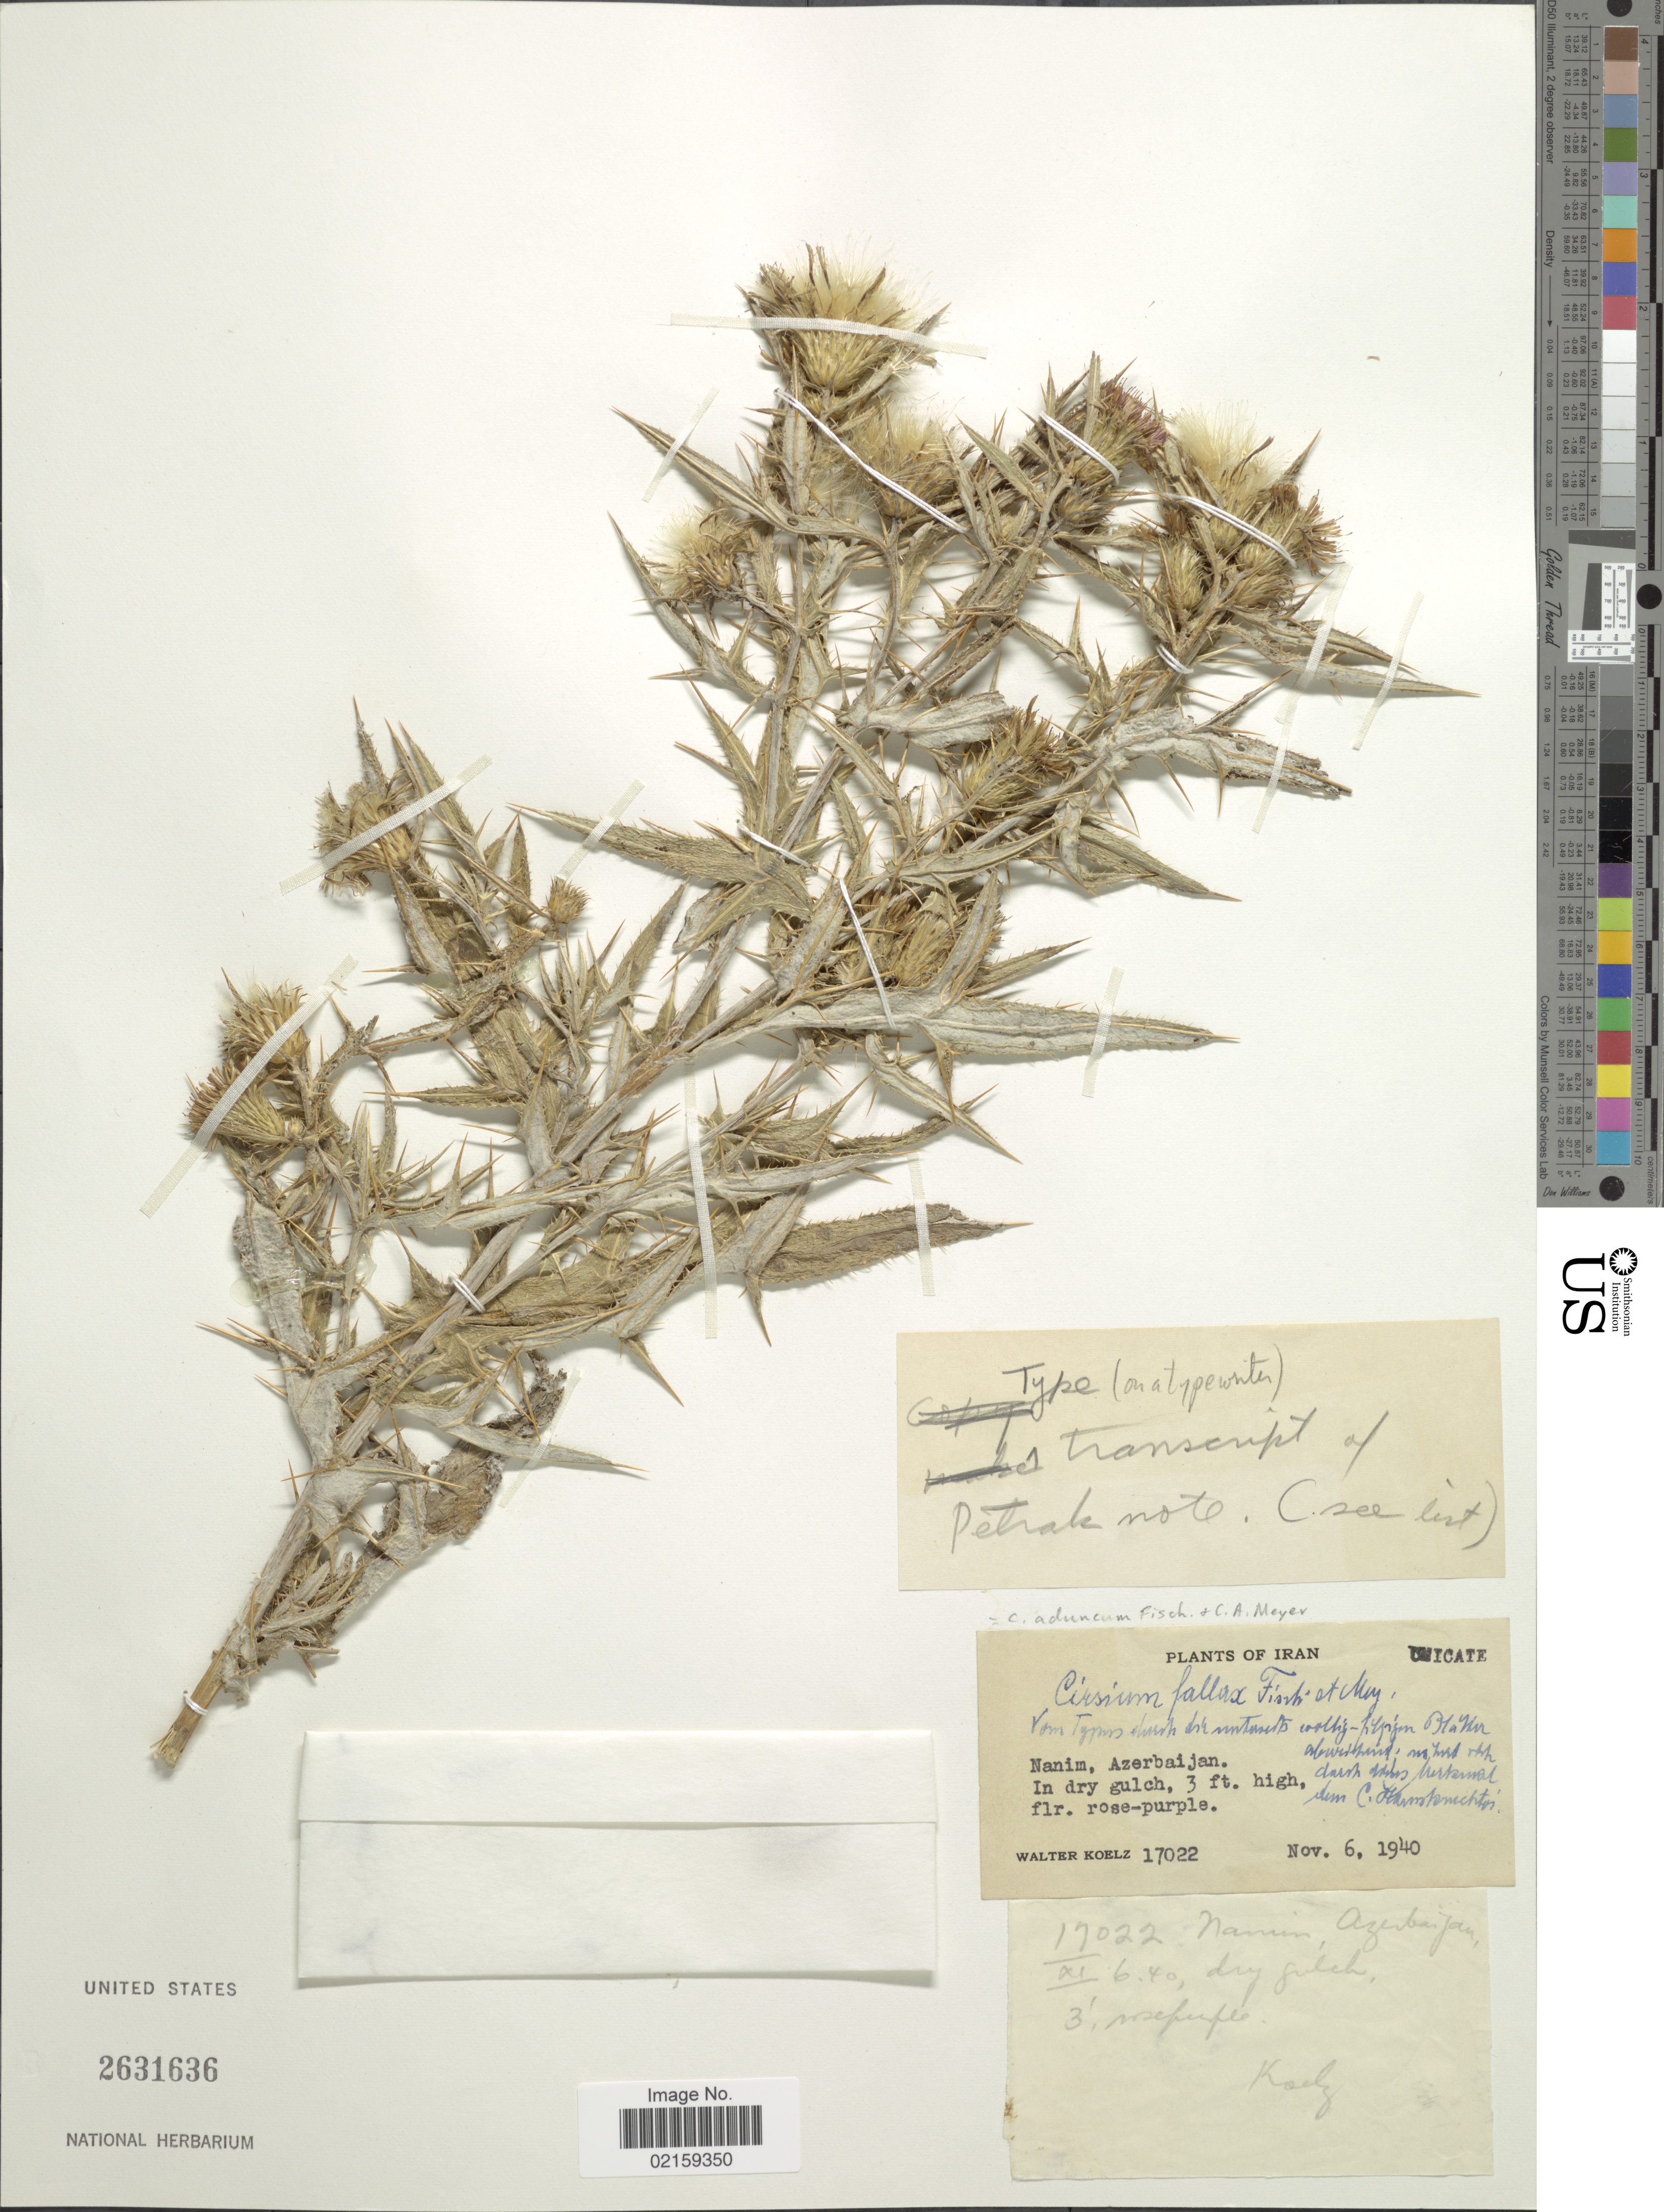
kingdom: Plantae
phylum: Tracheophyta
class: Magnoliopsida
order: Asterales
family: Asteraceae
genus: Cirsium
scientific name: Cirsium aduncum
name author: Fisch. & C.A. Mey. ex DC.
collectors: W. N. Koelz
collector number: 17022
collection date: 1940-11-06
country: Iran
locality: Nanim, Azerbaijan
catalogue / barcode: US 2631636